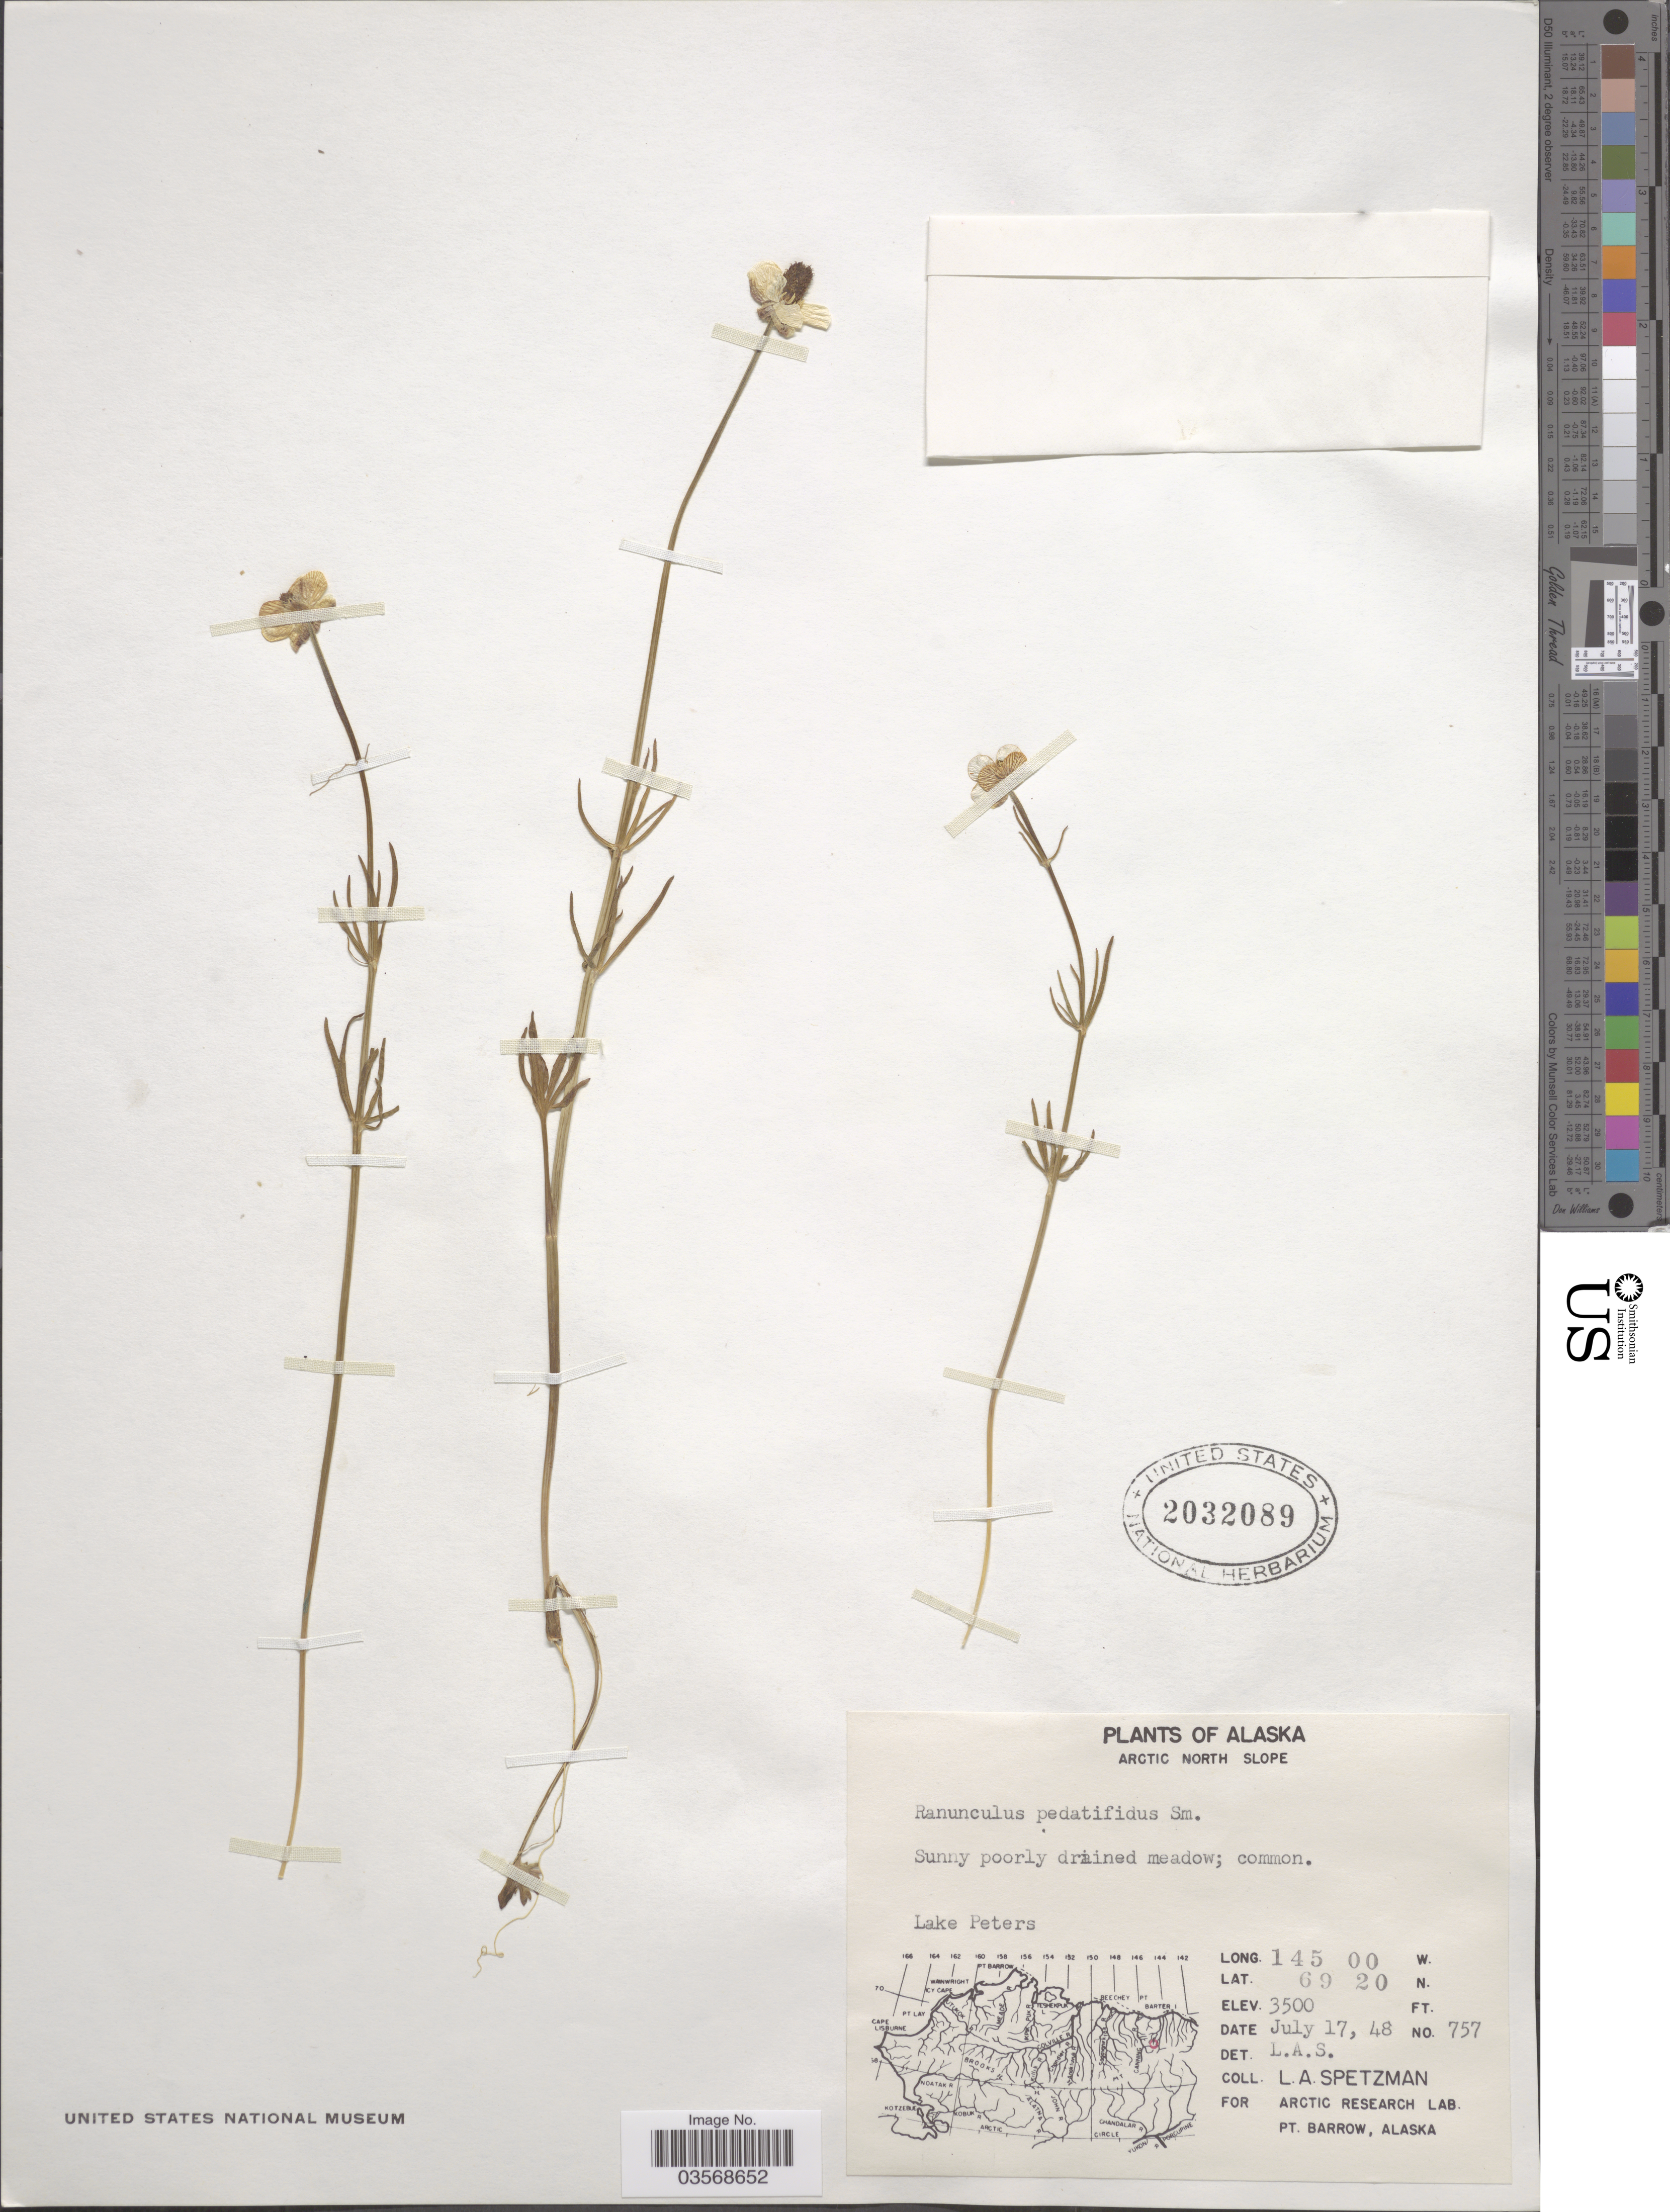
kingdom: Plantae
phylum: Tracheophyta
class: Magnoliopsida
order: Ranunculales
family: Ranunculaceae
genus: Ranunculus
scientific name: Ranunculus peduncularis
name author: Sm.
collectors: L. Spetzman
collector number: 757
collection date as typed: Transcribed d/m/y: 17/7/48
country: United States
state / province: Alaska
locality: Arctic North Slope. Lake Peters.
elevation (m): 1067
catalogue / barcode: US 2032089